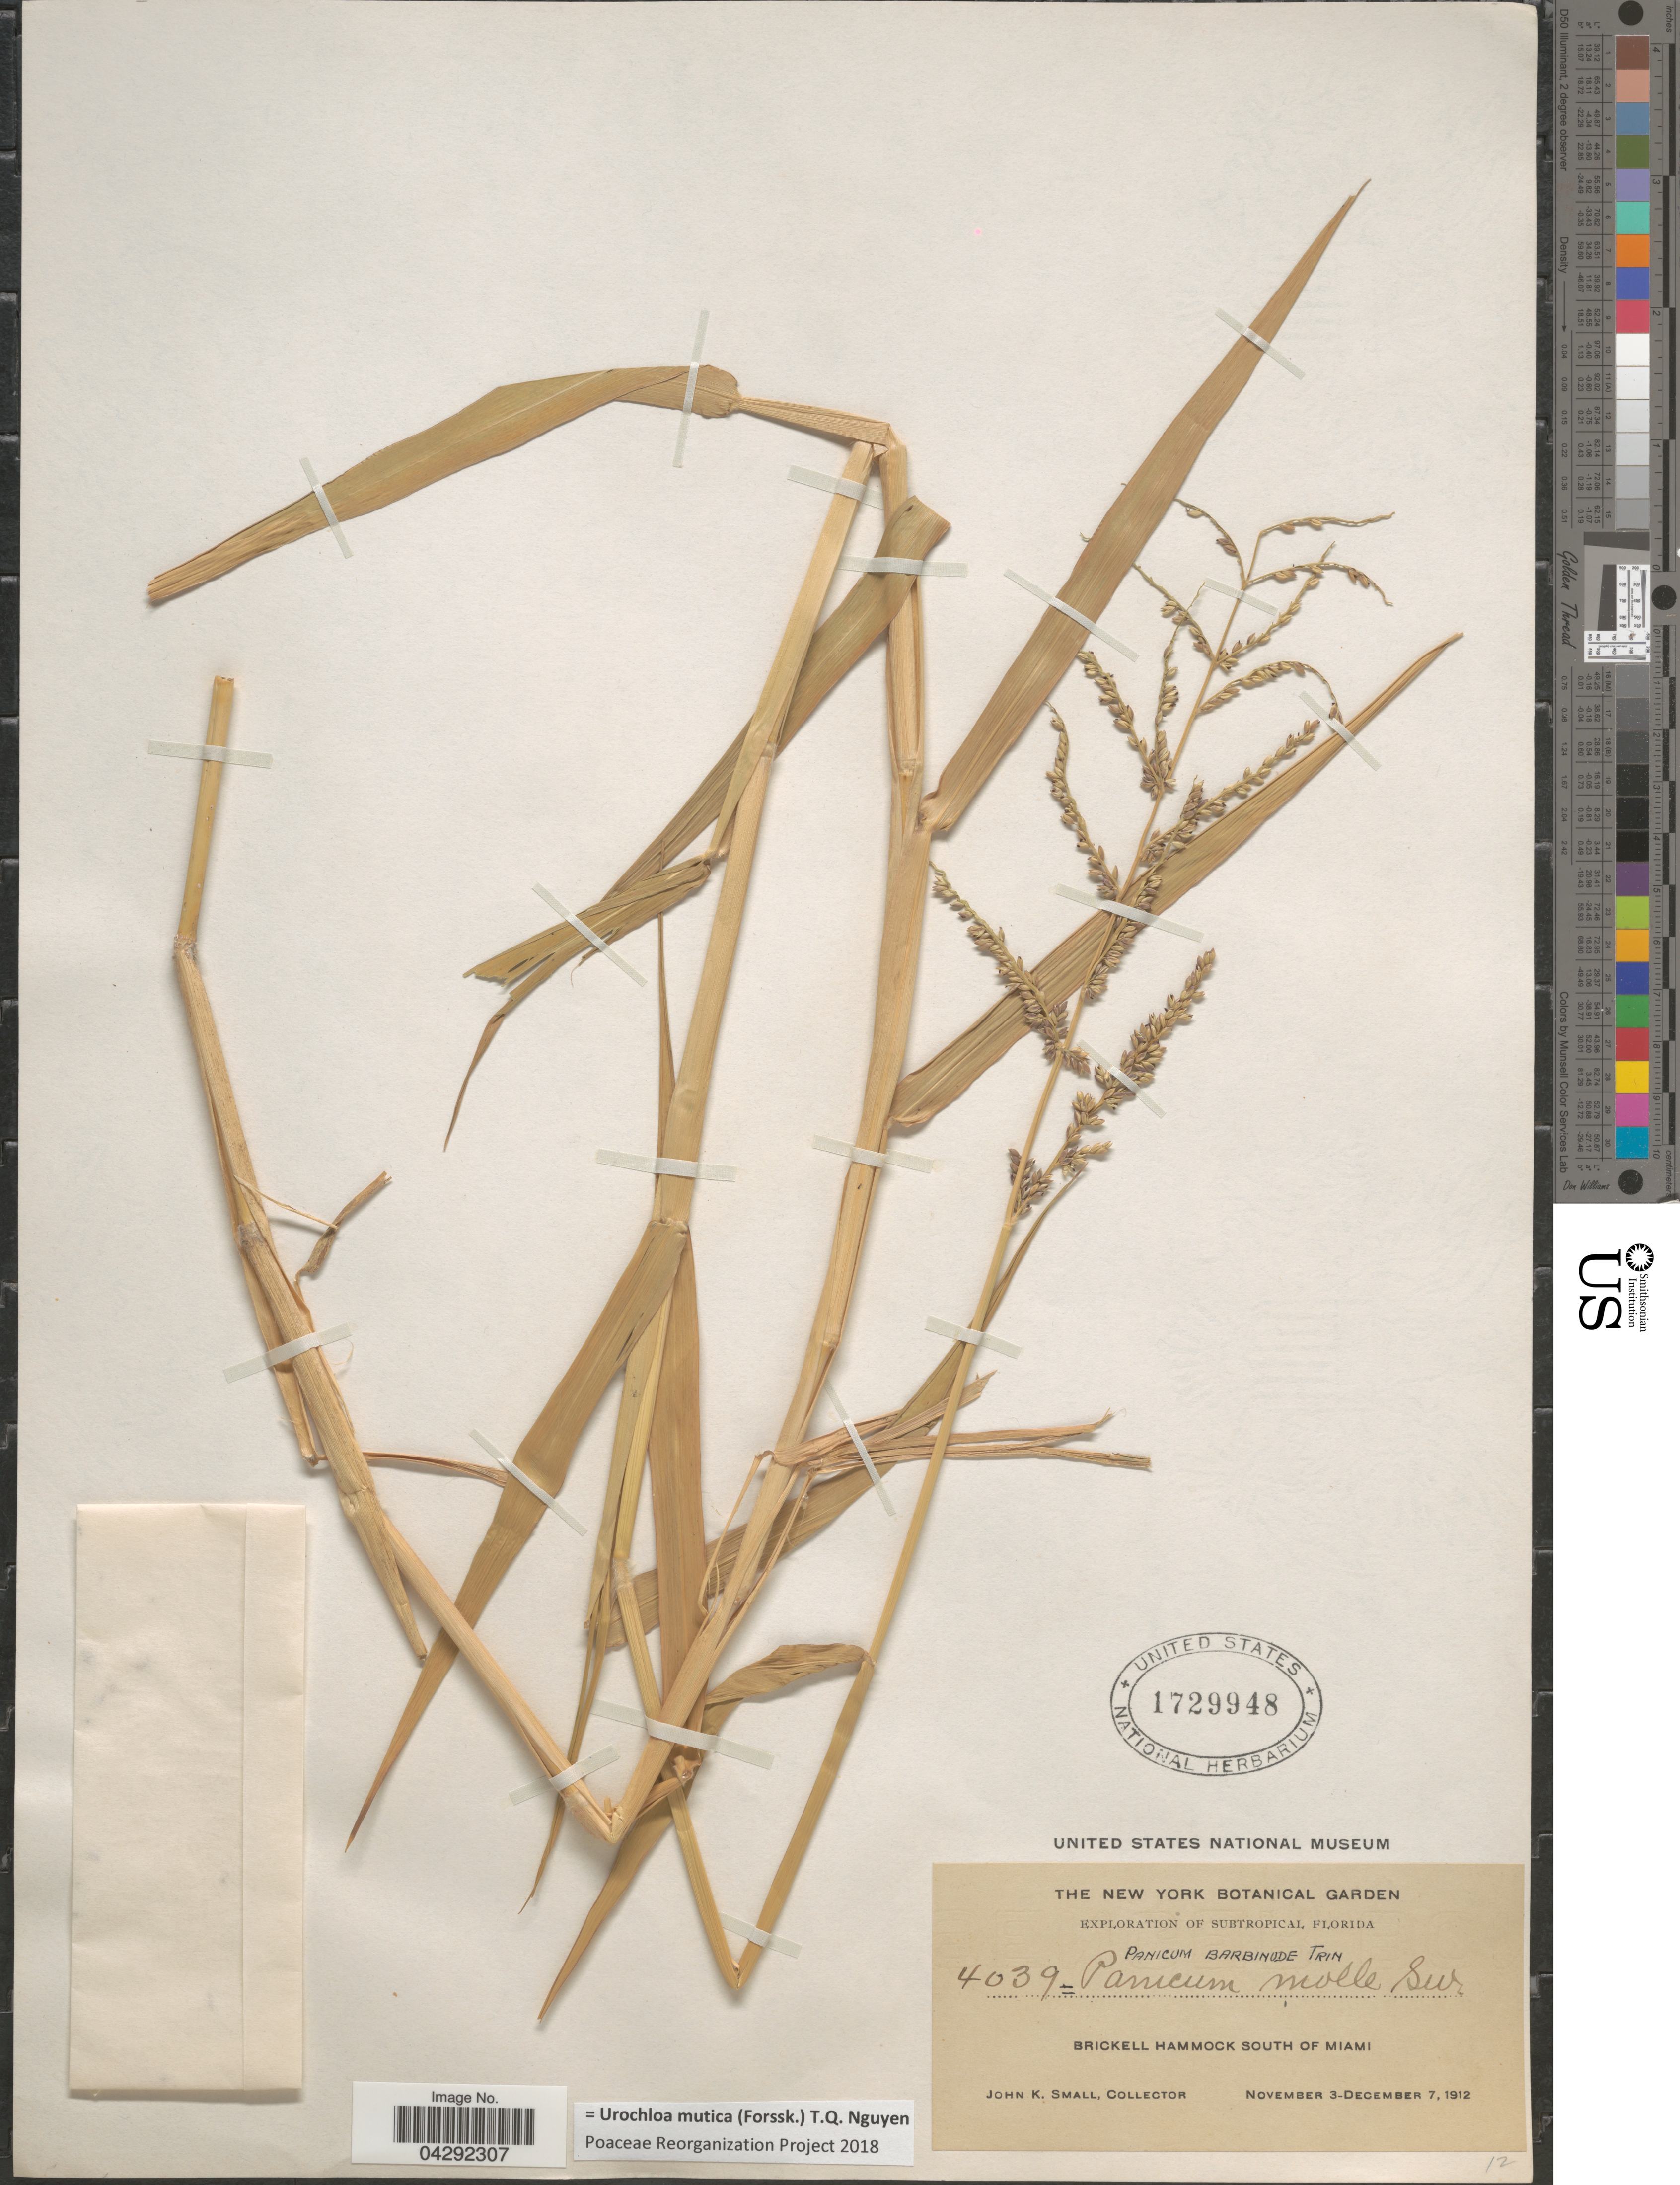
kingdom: Plantae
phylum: Tracheophyta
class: Liliopsida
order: Poales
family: Poaceae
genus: Urochloa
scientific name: Urochloa mutica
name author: (Forssk.) T.Q. Nguyen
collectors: J. K. Small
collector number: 4039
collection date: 1912-11-03/1912-12-07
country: United States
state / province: Florida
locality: Exploration of Subtropical Florida. Brickell Hammock south of Miami.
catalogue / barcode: US 1729948